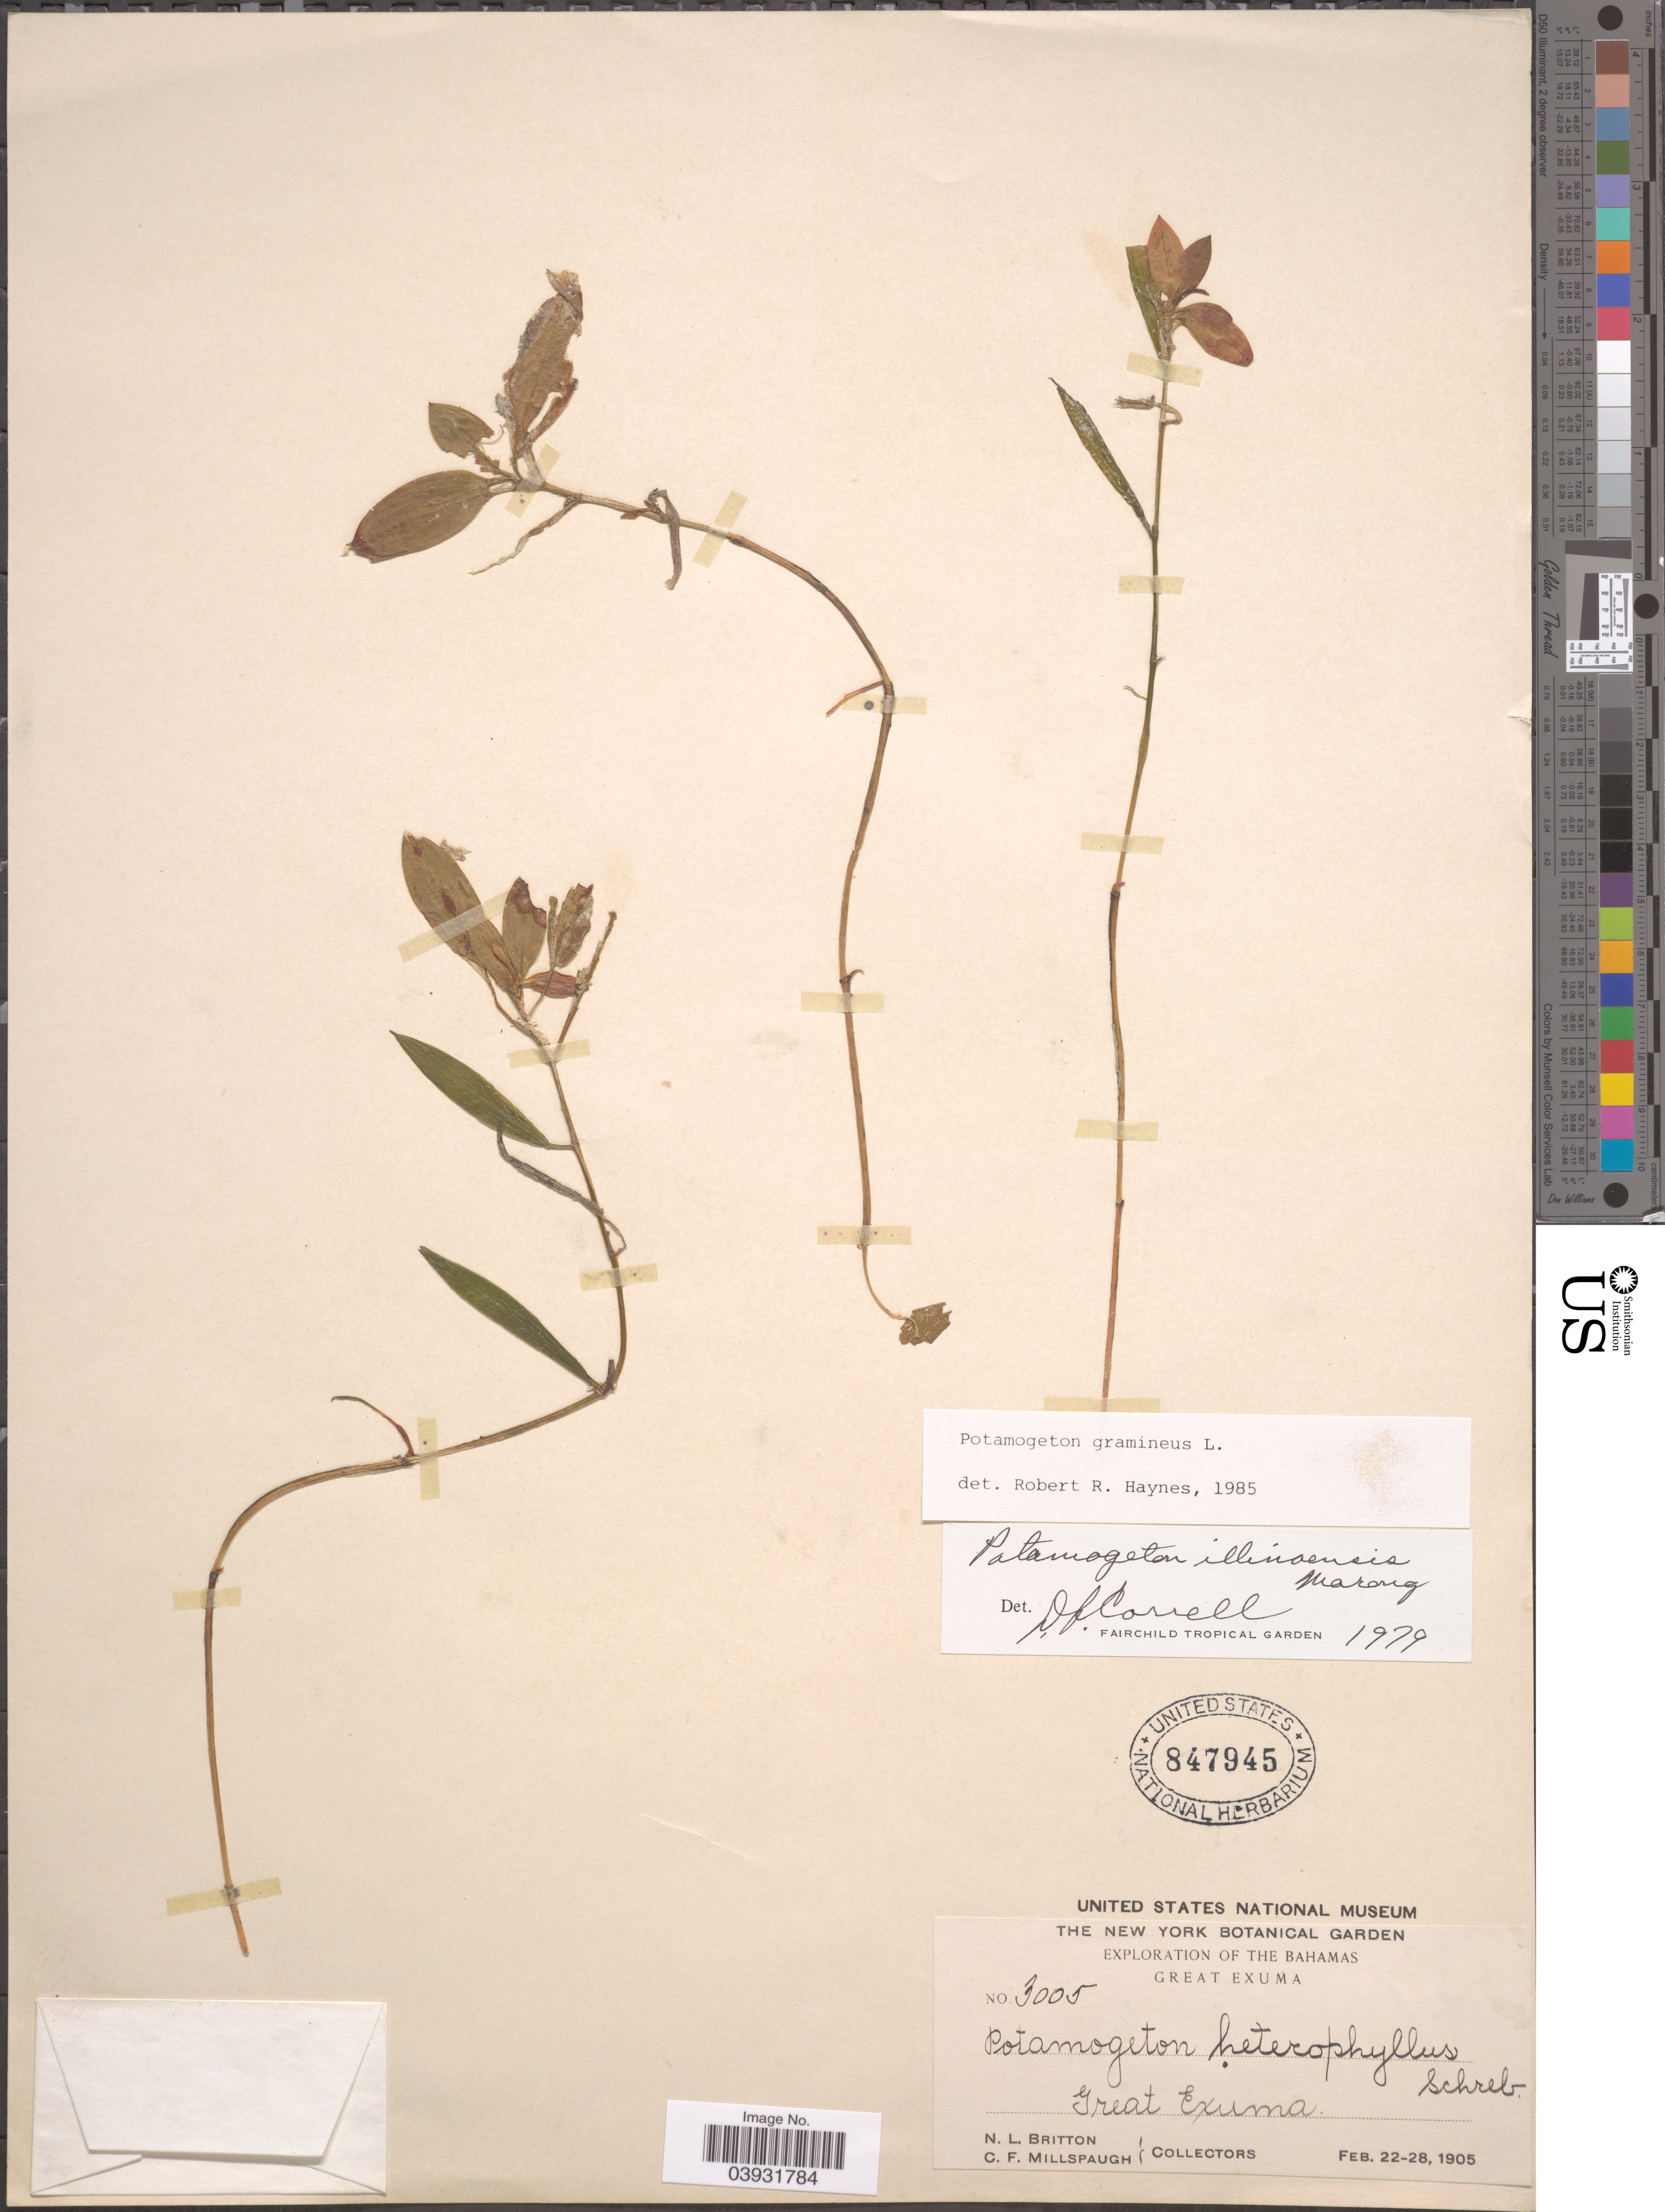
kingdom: Plantae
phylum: Tracheophyta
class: Liliopsida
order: Alismatales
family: Potamogetonaceae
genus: Potamogeton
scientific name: Potamogeton gramineus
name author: L.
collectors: N. Britton & C. F. Millspaugh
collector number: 3005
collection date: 1905-02-22/1905-02-28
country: Bahamas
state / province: Exuma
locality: Great Exuma.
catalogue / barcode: US 847945